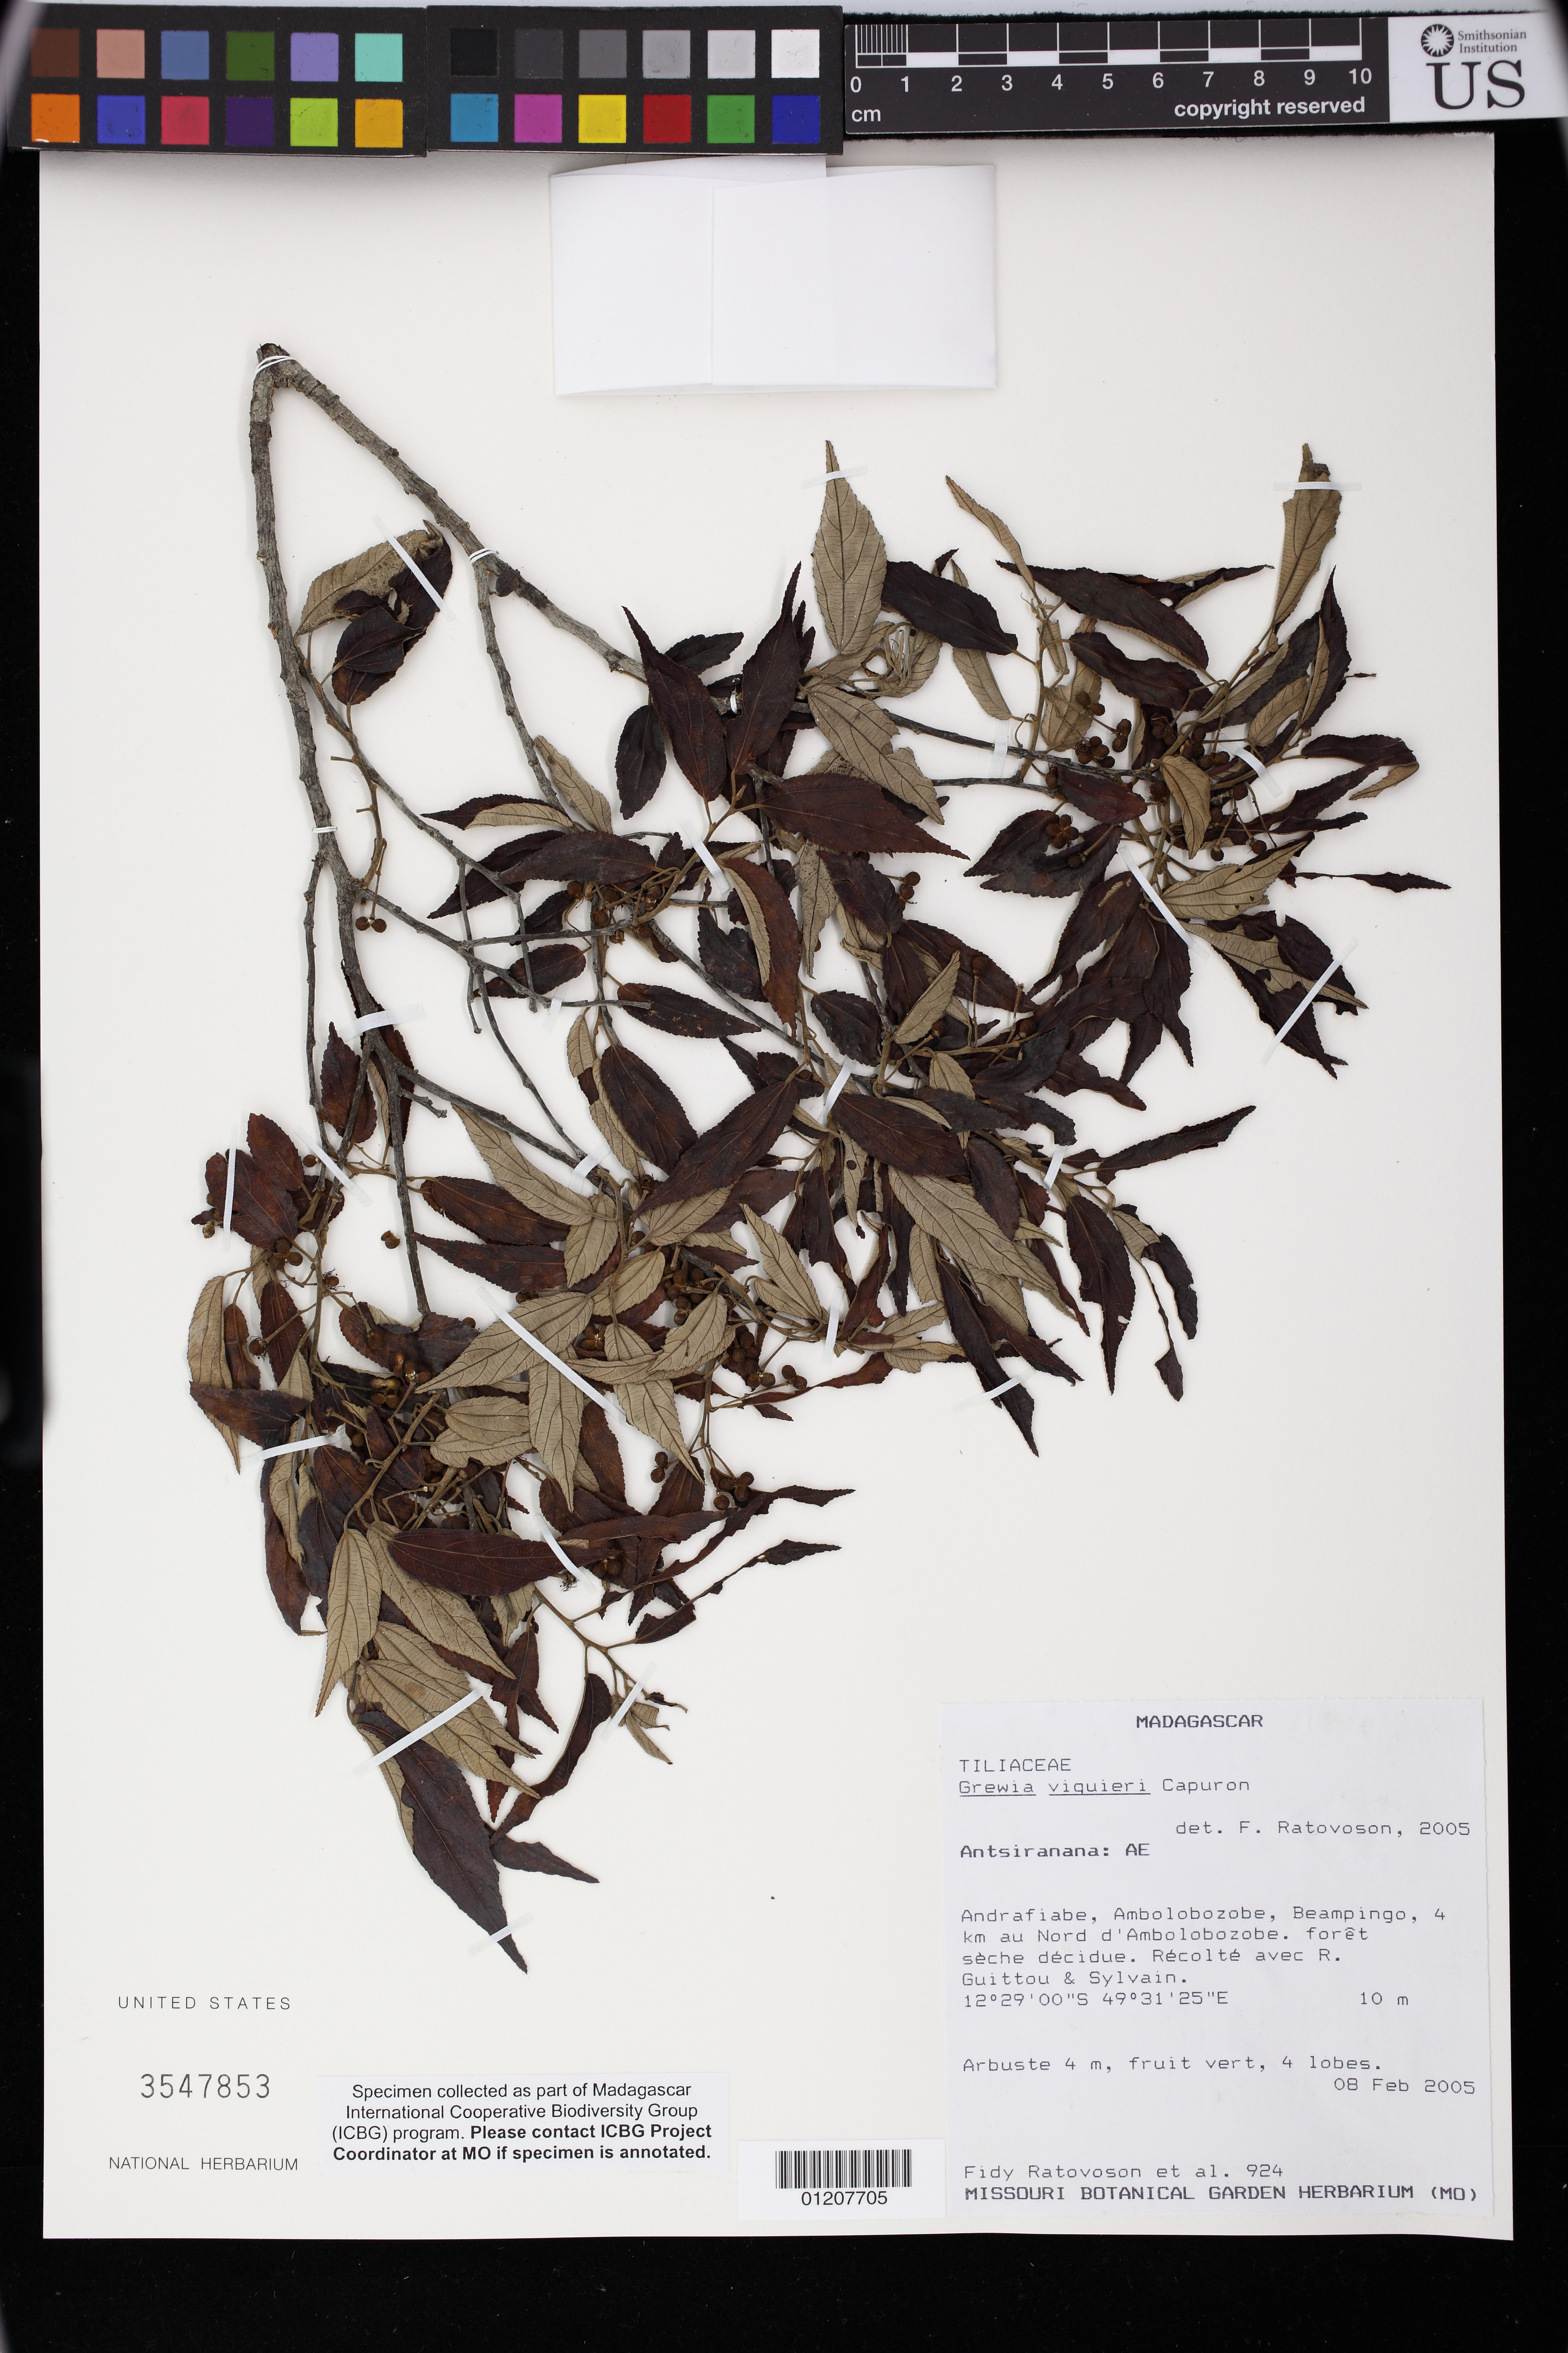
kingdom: Plantae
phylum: Tracheophyta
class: Magnoliopsida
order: Malvales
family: Malvaceae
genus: Grewia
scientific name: Grewia viguieri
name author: Capuron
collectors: F. Ratovoson, R. Guittou & Sylvain, --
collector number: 924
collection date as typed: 02 Aug 2005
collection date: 2005-08-02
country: Madagascar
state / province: Diana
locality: Antsiranana: AE. Andrafiabe, Ambolobozobe, Beampingo, 4 km au Nord d'Ambolobozobe. forêt sèche décidue.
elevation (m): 10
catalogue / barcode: US 3547853